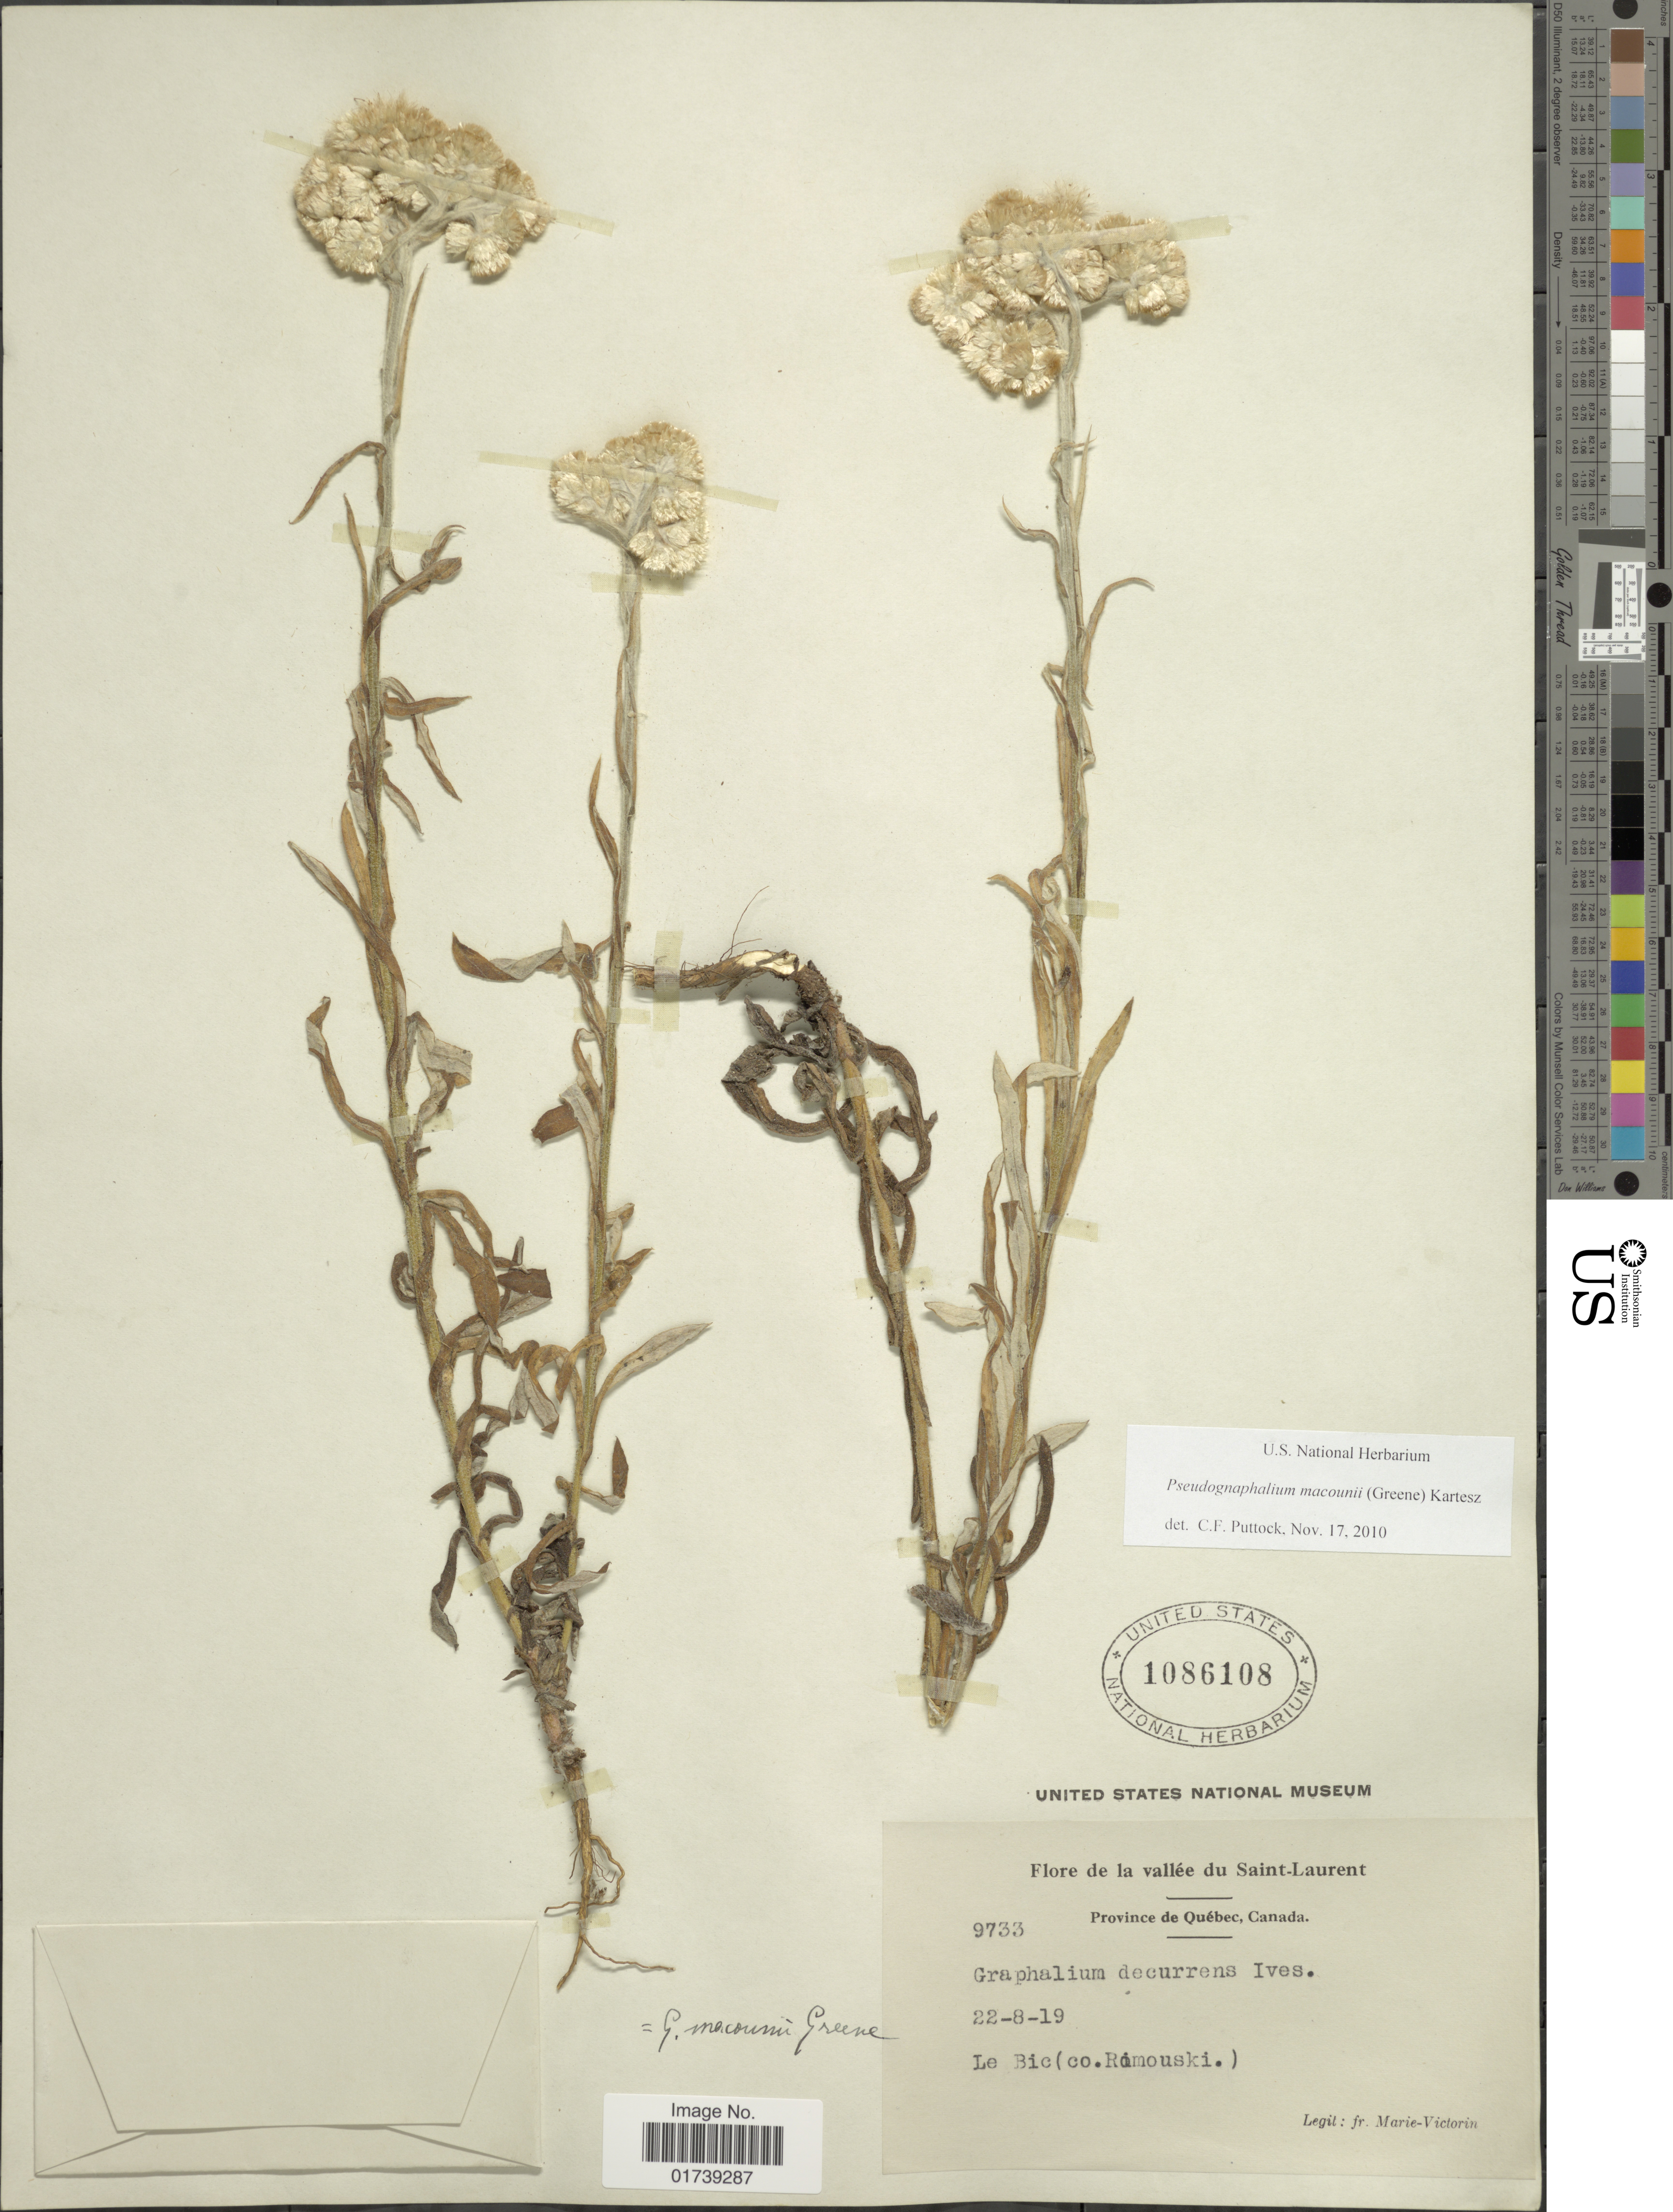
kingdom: Plantae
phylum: Tracheophyta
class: Magnoliopsida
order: Asterales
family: Asteraceae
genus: Pseudognaphalium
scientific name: Pseudognaphalium macounii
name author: (Greene) Kartesz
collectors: Fr. Marie-Victorin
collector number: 9733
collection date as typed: Transcribed d/m/y: 22/8/19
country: Canada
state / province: Quebec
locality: La Vallee du Saint- Laurent, Le Bic (co. Romouski)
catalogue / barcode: US 1086108